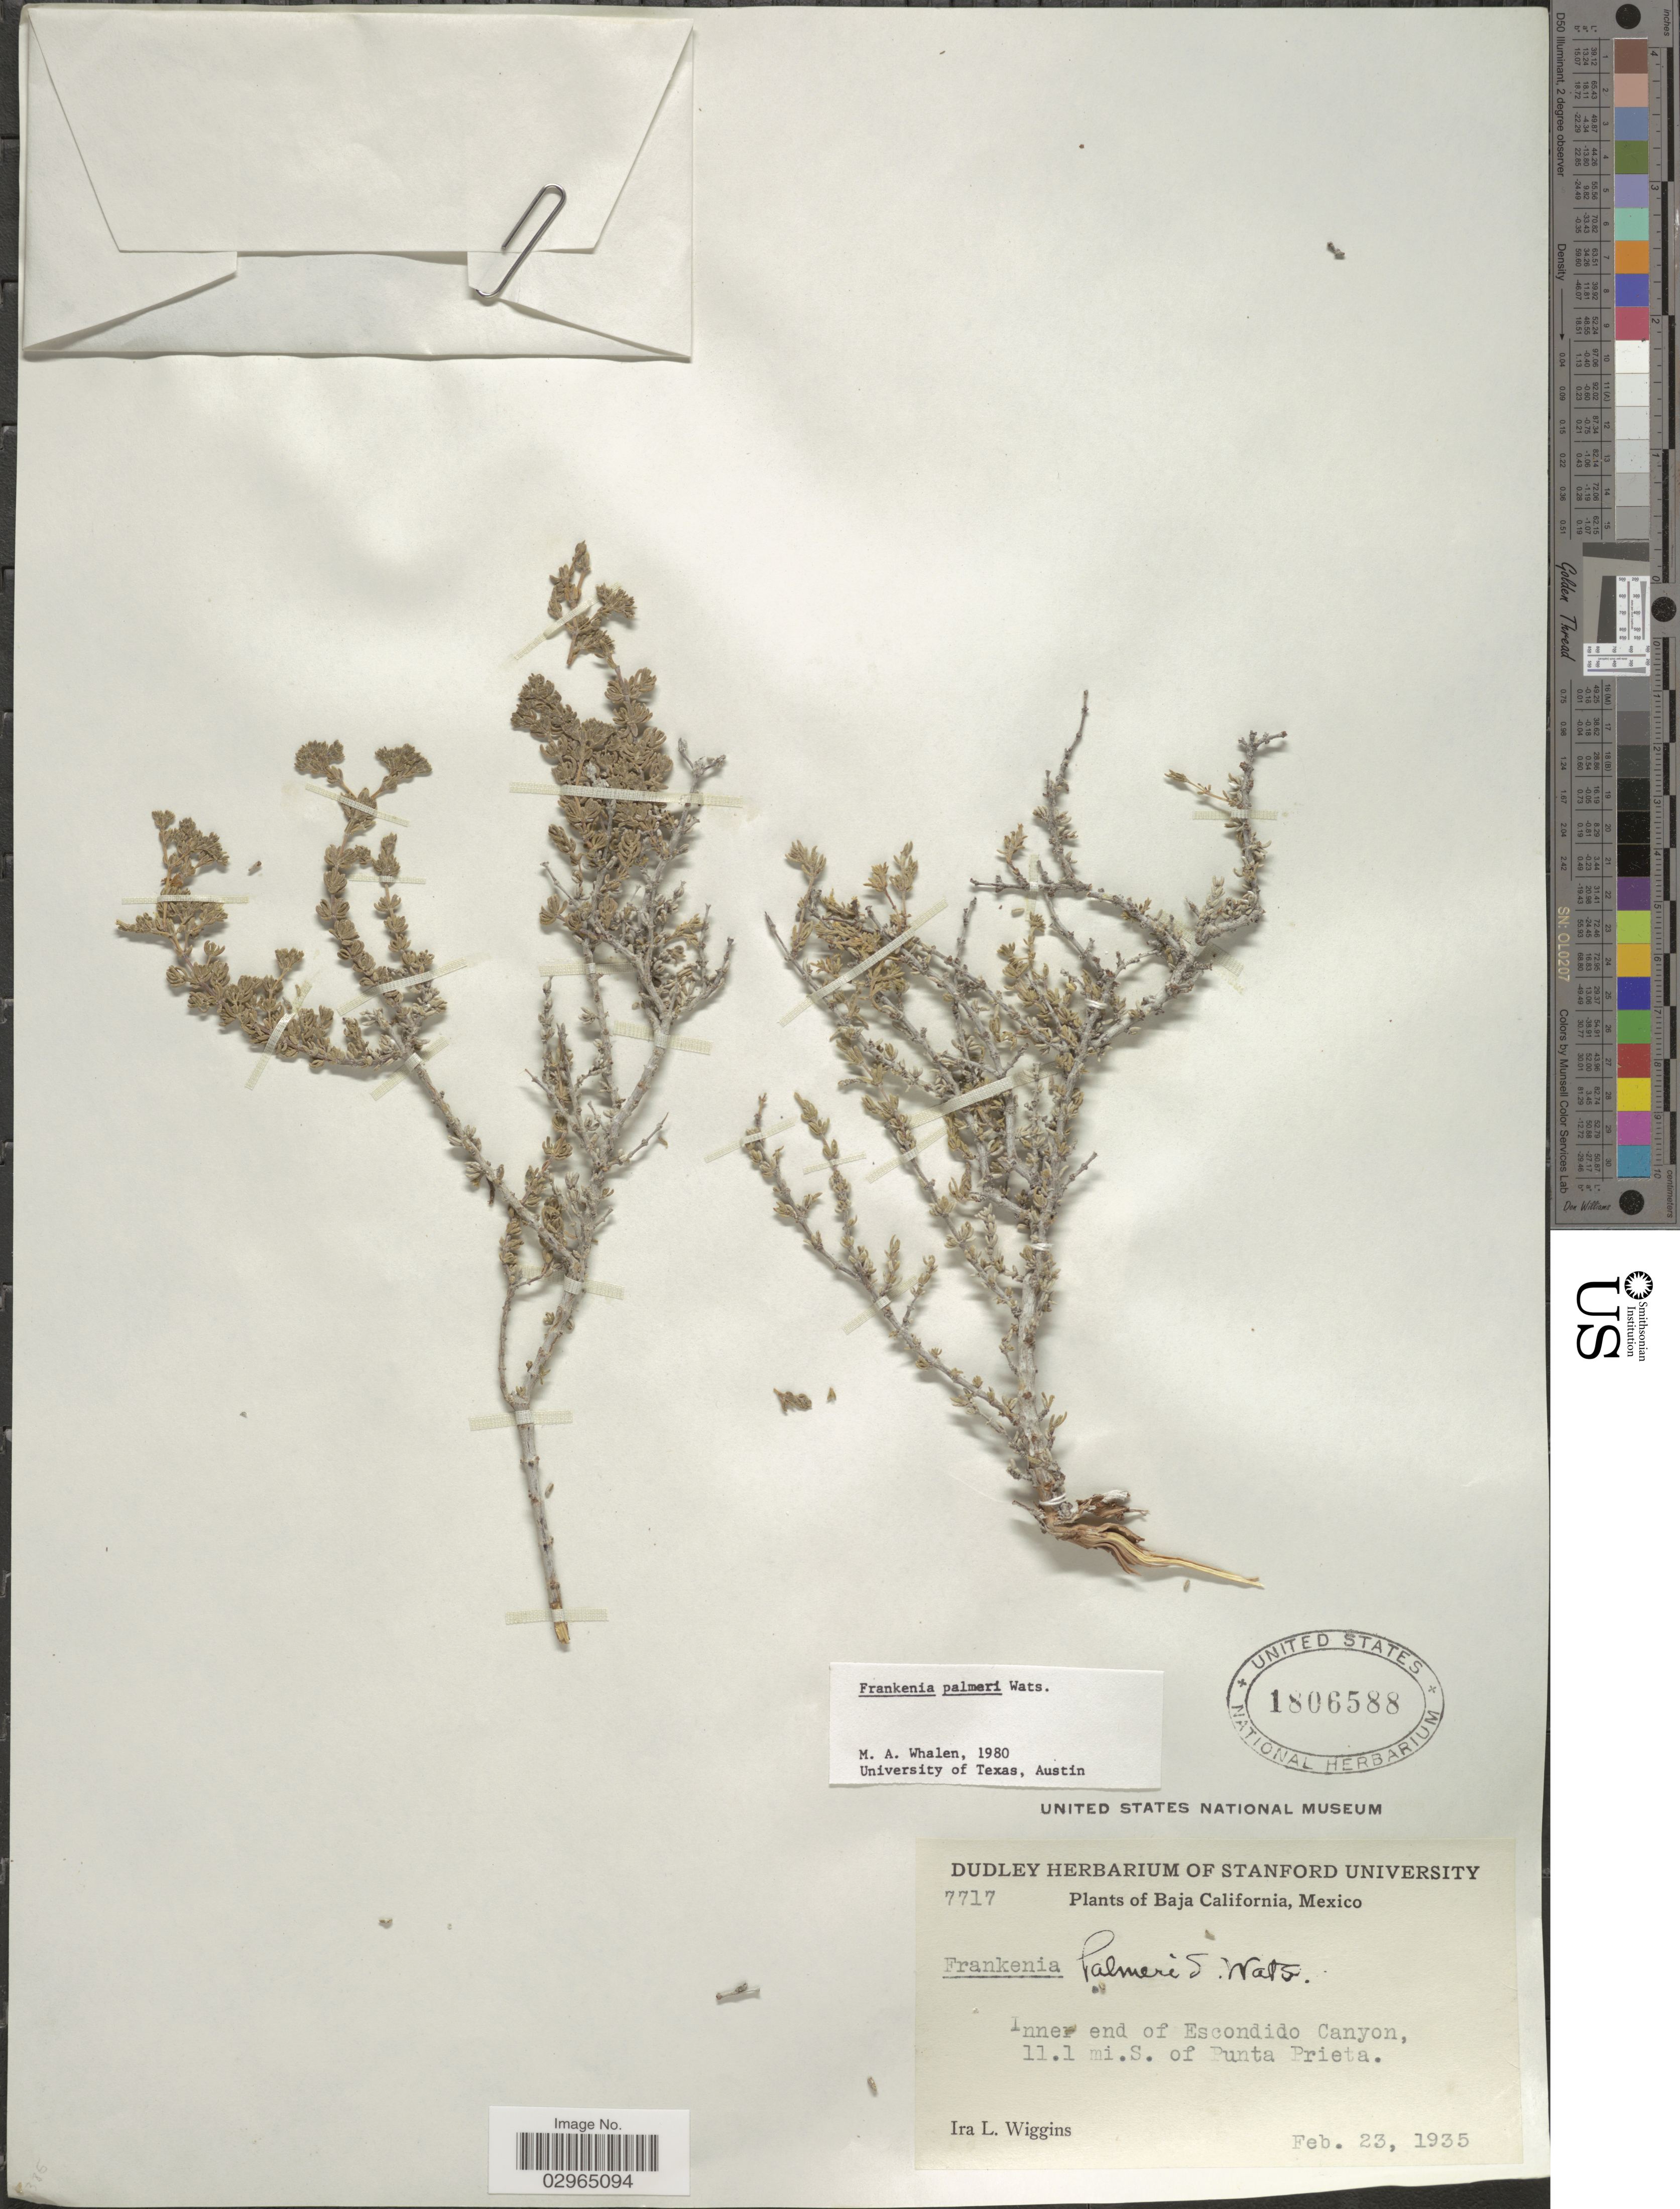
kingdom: Plantae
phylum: Tracheophyta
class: Magnoliopsida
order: Caryophyllales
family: Frankeniaceae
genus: Frankenia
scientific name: Frankenia palmeri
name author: S. Watson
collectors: I. L. Wiggins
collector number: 7717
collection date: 1935-02-23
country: Mexico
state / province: Baja California Norte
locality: Inner end of Escondido Canyon, 11.1 mi. S. of Punta Prieta.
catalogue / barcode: US 1806588